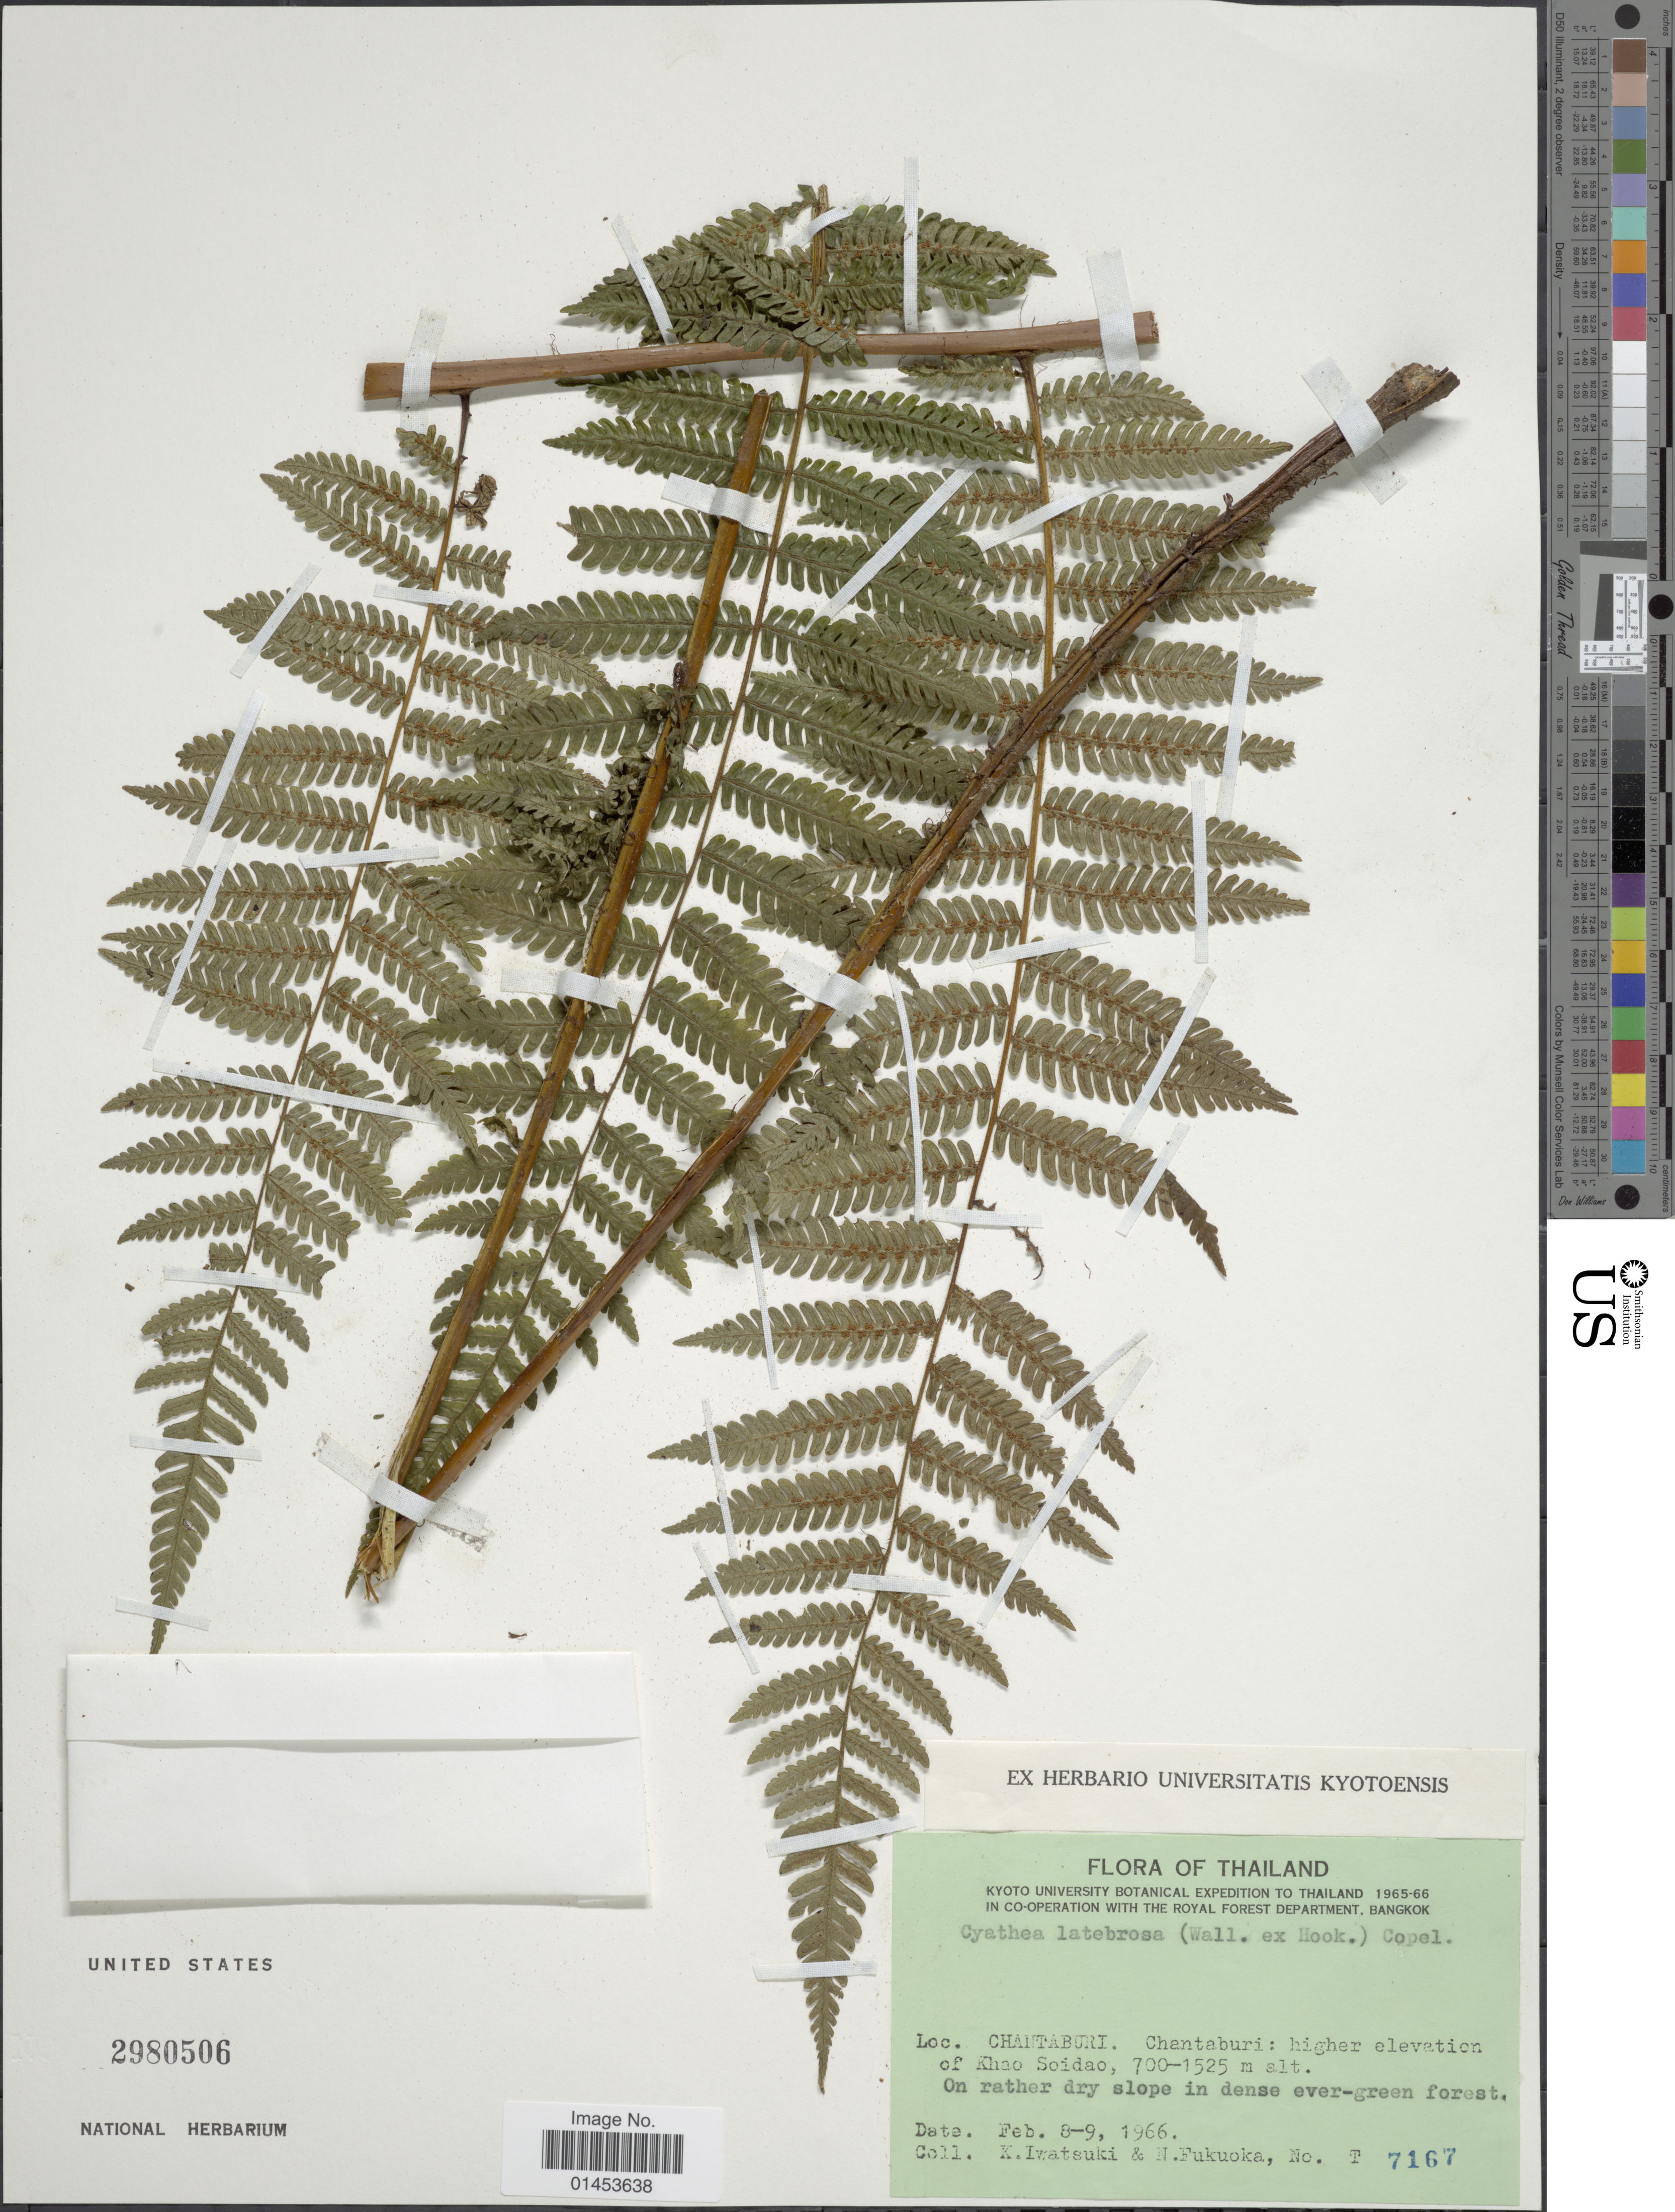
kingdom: Plantae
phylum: Tracheophyta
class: Polypodiopsida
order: Cyatheales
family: Cyatheaceae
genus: Cyathea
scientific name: Cyathea latebrosa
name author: (Wall. ex Hook.) Copel.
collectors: K. Iwatsuki & N. Fukuoka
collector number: T7167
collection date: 1966-02-08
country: Thailand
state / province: Chanthaburi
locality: Chantaburi, higher elevation of Khao Soidao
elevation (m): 700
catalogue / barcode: US 2980506